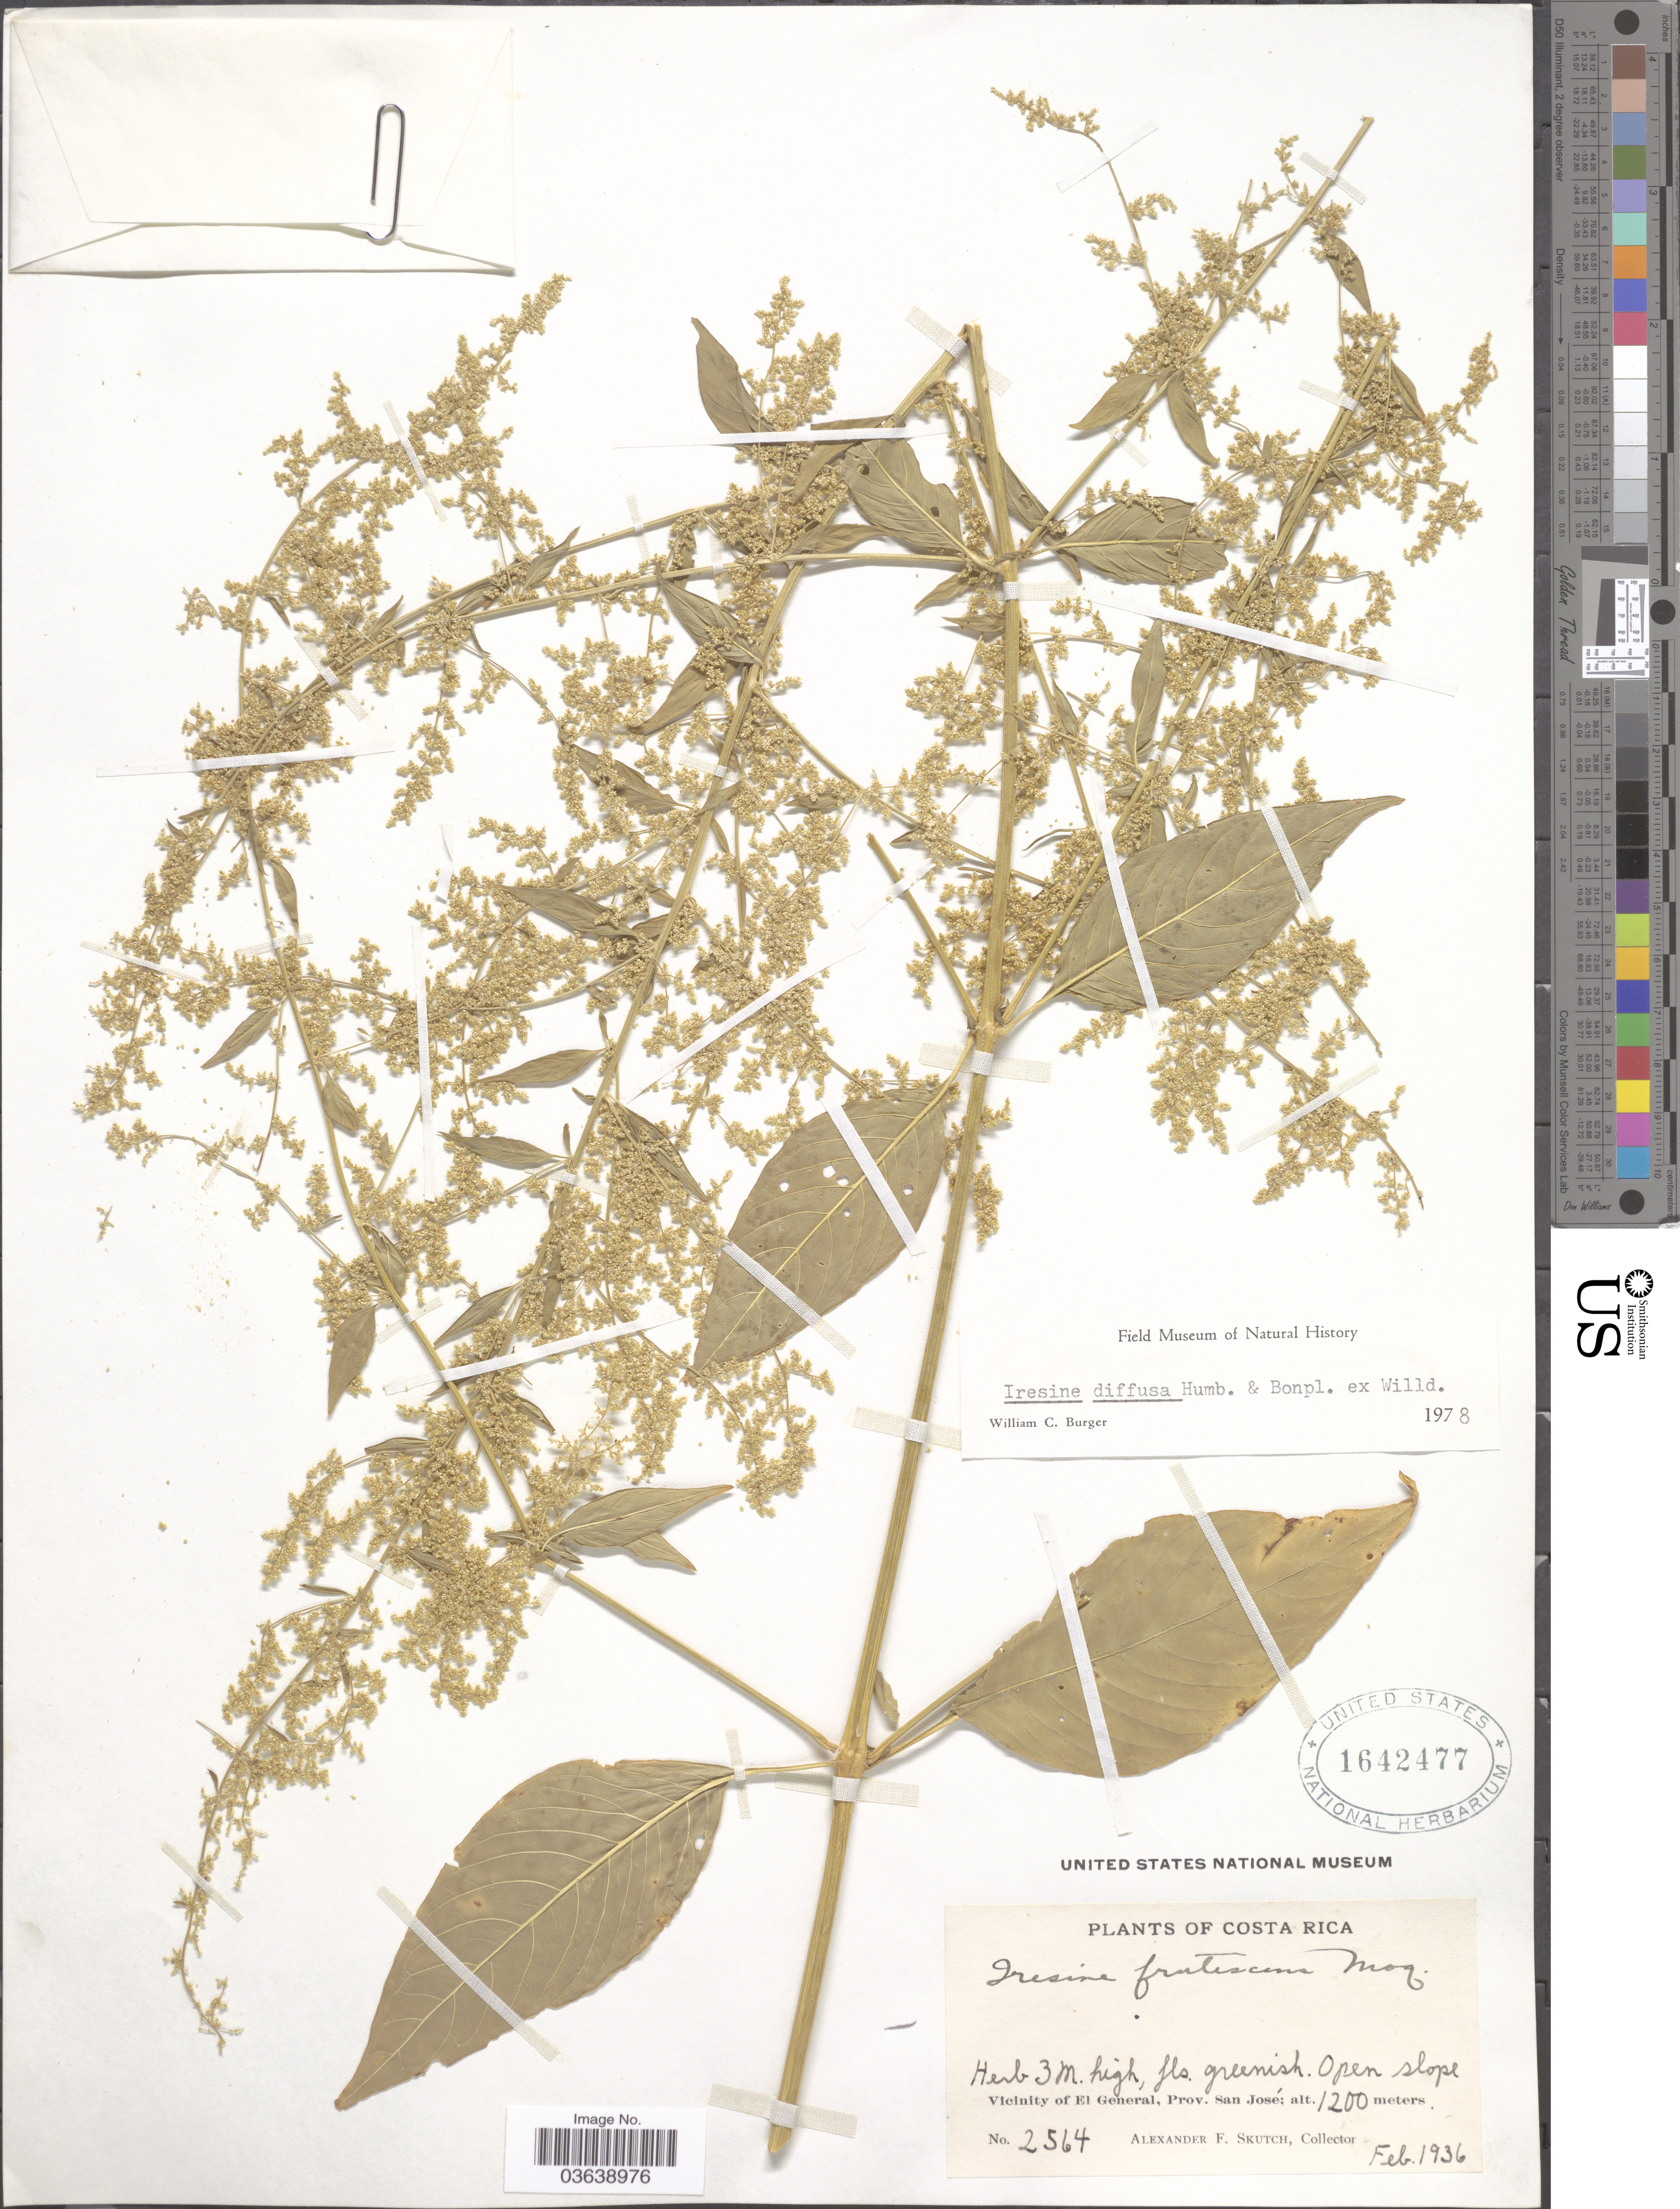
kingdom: Plantae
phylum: Tracheophyta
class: Magnoliopsida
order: Caryophyllales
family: Amaranthaceae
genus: Iresine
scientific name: Iresine celosia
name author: L.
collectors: A. F. Skutch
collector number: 2564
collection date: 1936-02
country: Costa Rica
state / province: San José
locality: Vicinity of El General.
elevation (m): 1200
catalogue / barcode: US 1642477